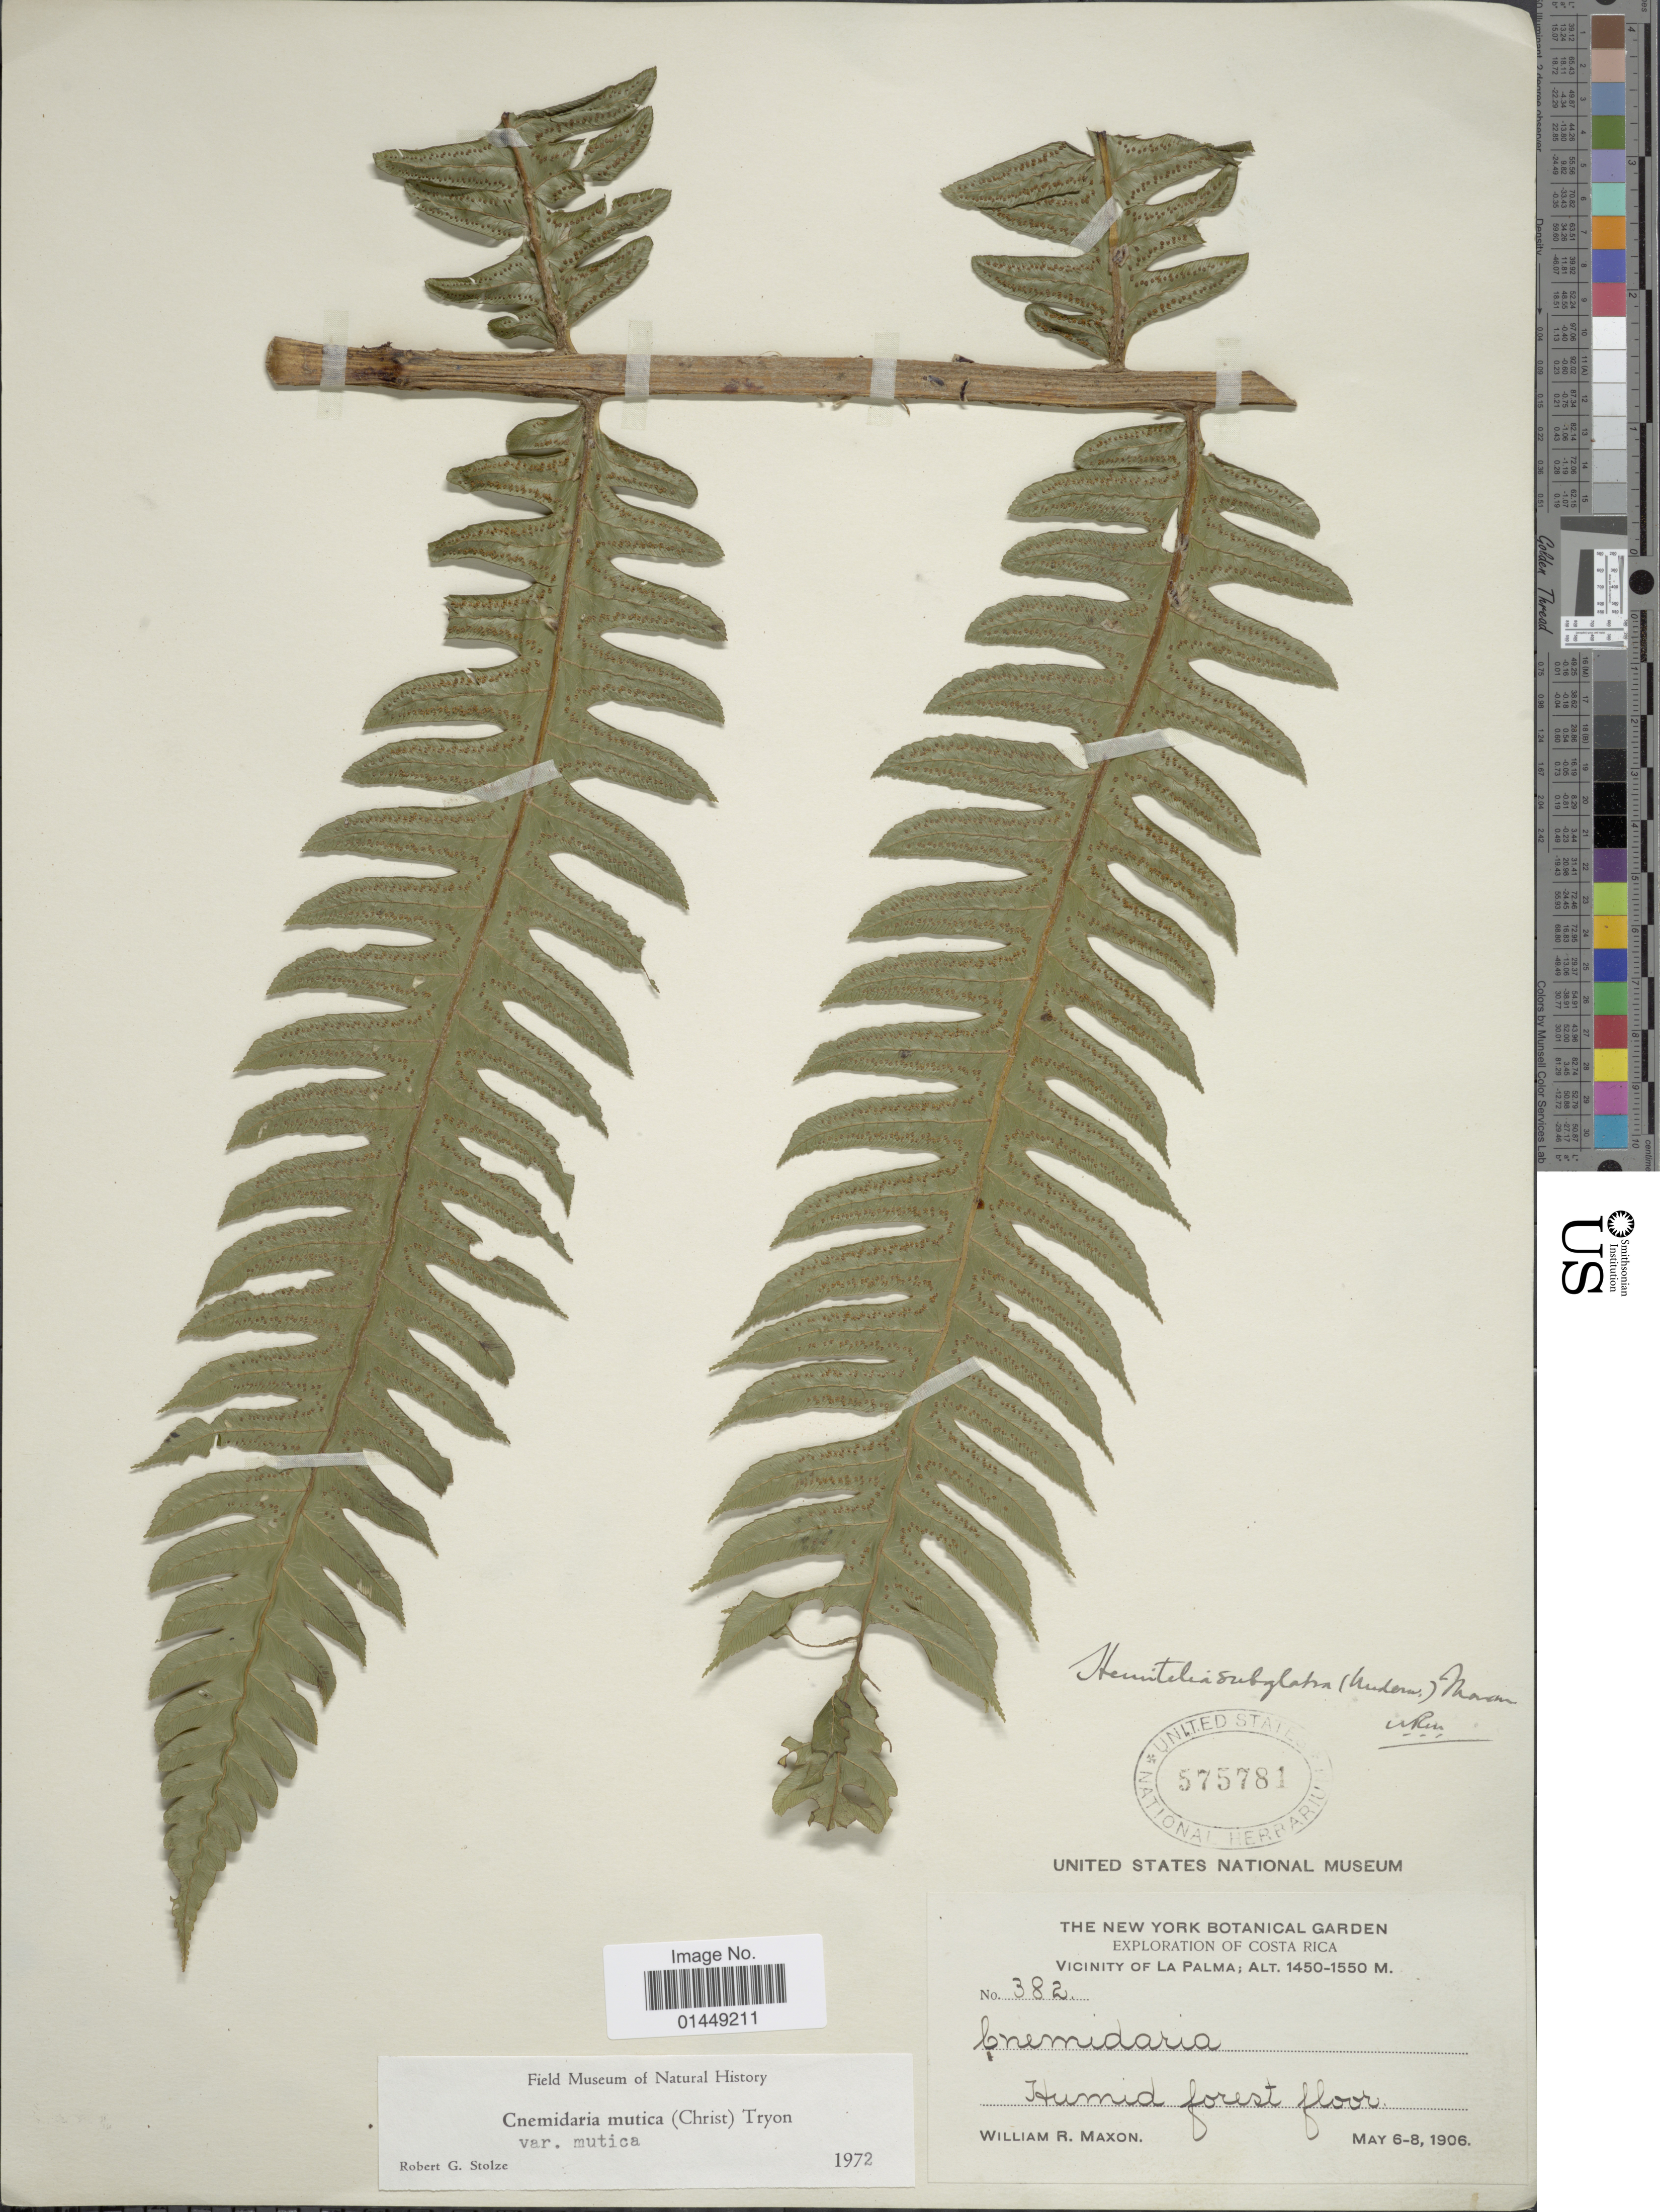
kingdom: Plantae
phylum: Tracheophyta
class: Polypodiopsida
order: Cyatheales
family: Cyatheaceae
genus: Cyathea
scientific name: Cyathea mutica var. mutica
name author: (Christ) Domin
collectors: W. R. Maxon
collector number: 382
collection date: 1906-05-06/1906-05-08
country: Costa Rica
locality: Vicinity of La Palma. Humid forest floor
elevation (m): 1450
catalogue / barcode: US 575781